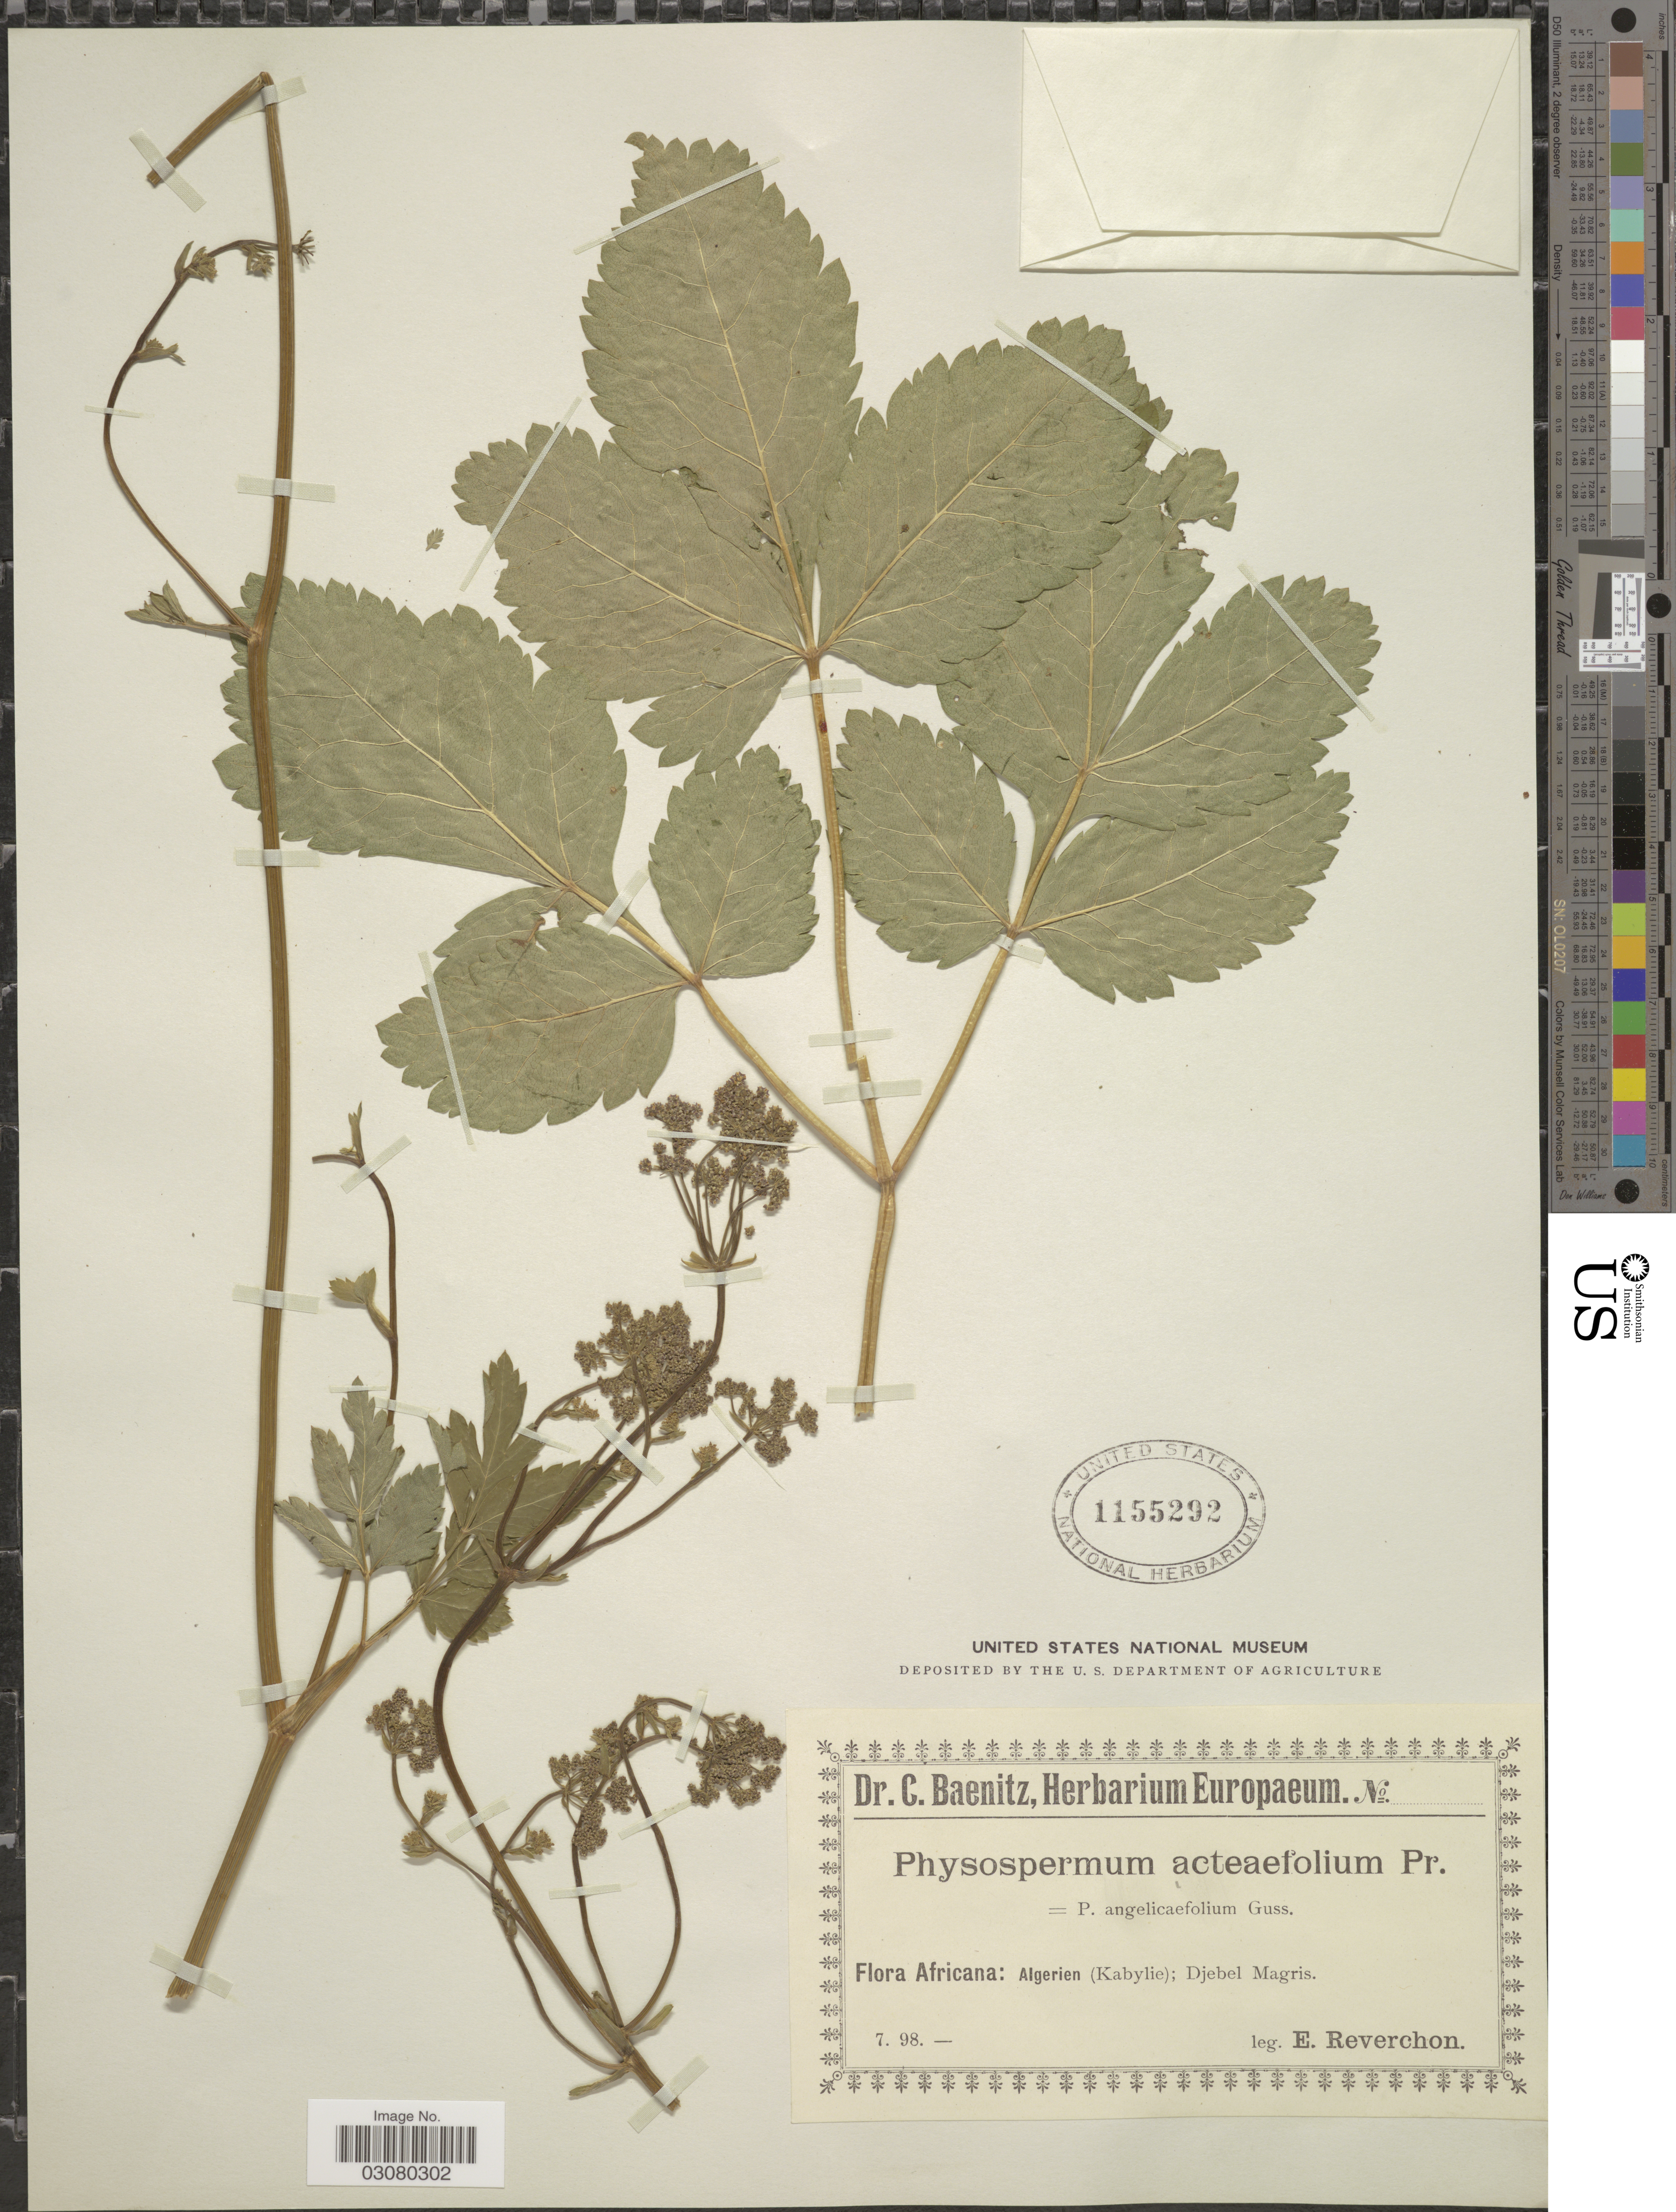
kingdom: Plantae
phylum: Tracheophyta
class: Magnoliopsida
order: Apiales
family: Apiaceae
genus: Physospermum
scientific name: Physospermum acteifolium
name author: C. Presl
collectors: E. Reverchon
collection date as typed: Transcribed d/m/y: /7/98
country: Algeria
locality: Africana: Algerien (Kabylie); Djebel Magris.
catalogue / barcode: US 1155292